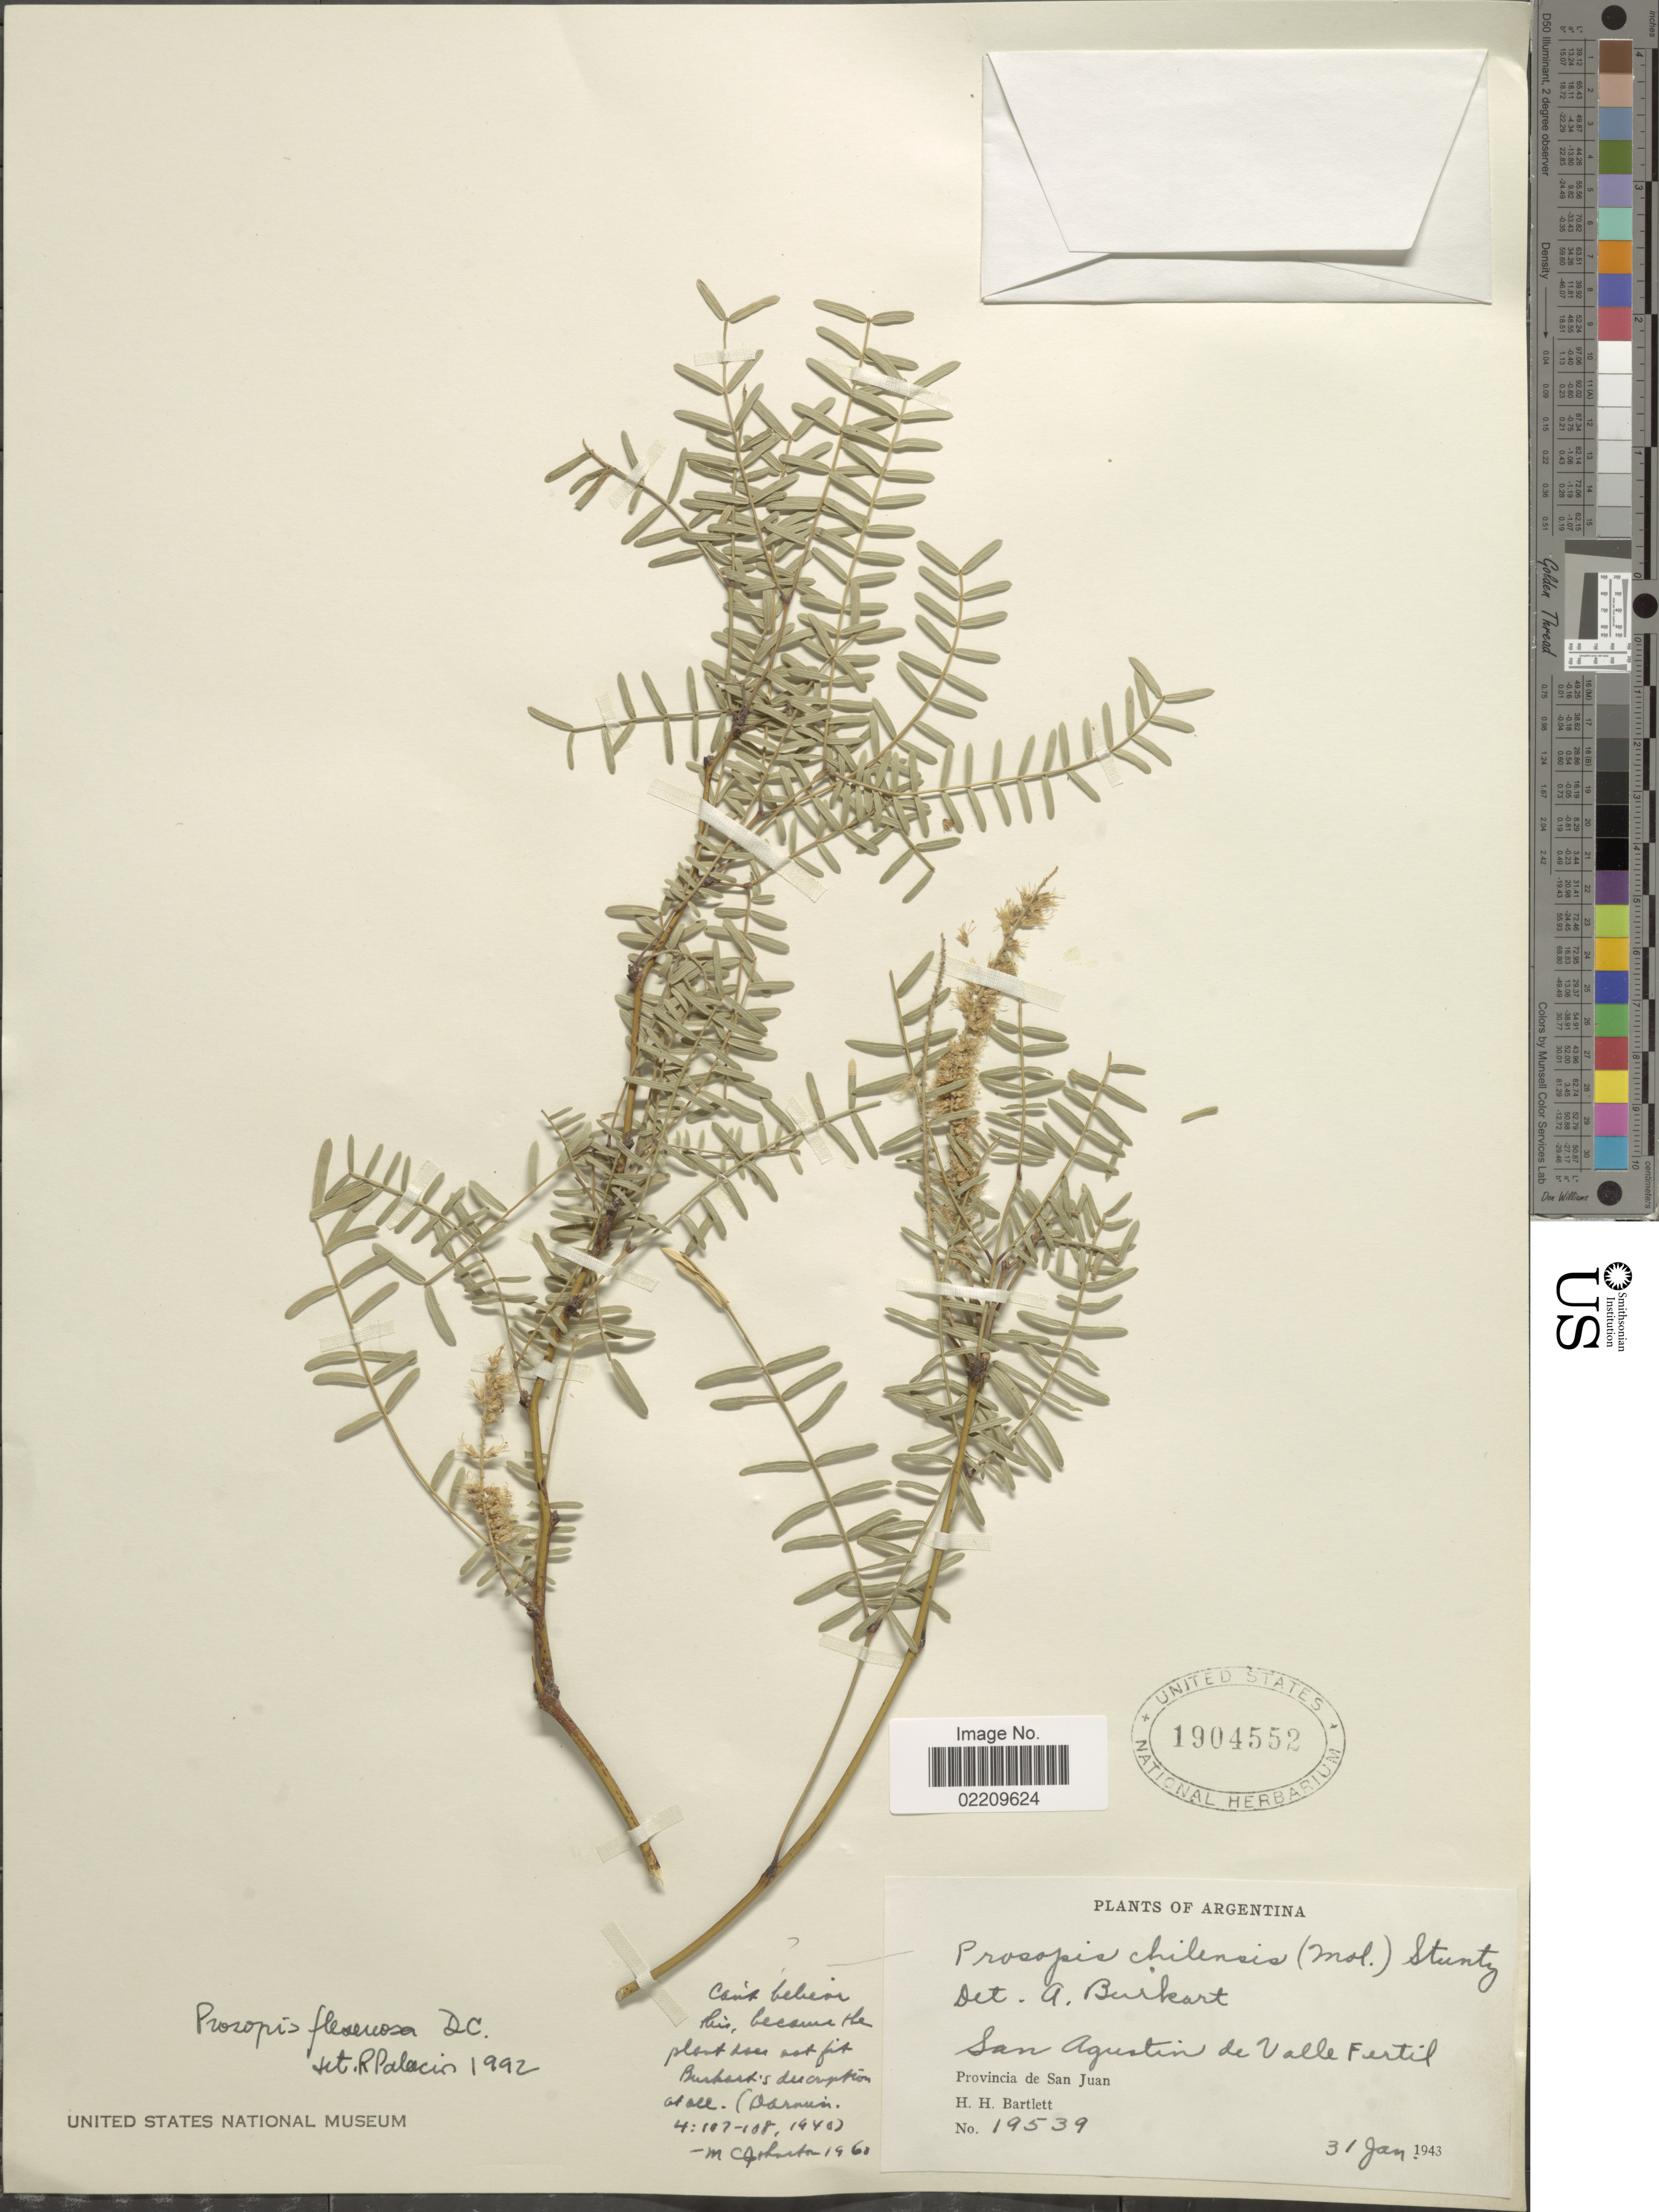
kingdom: Plantae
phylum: Tracheophyta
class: Magnoliopsida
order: Fabales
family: Fabaceae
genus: Neltuma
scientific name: Neltuma flexuosa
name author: (DC.) C. E. Hughes & G.P. Lewis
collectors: H. H. Bartlett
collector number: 19539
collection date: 1943-01-31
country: Argentina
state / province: San Juan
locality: San Agustin de Valle Fertil.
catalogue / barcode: US 1904552